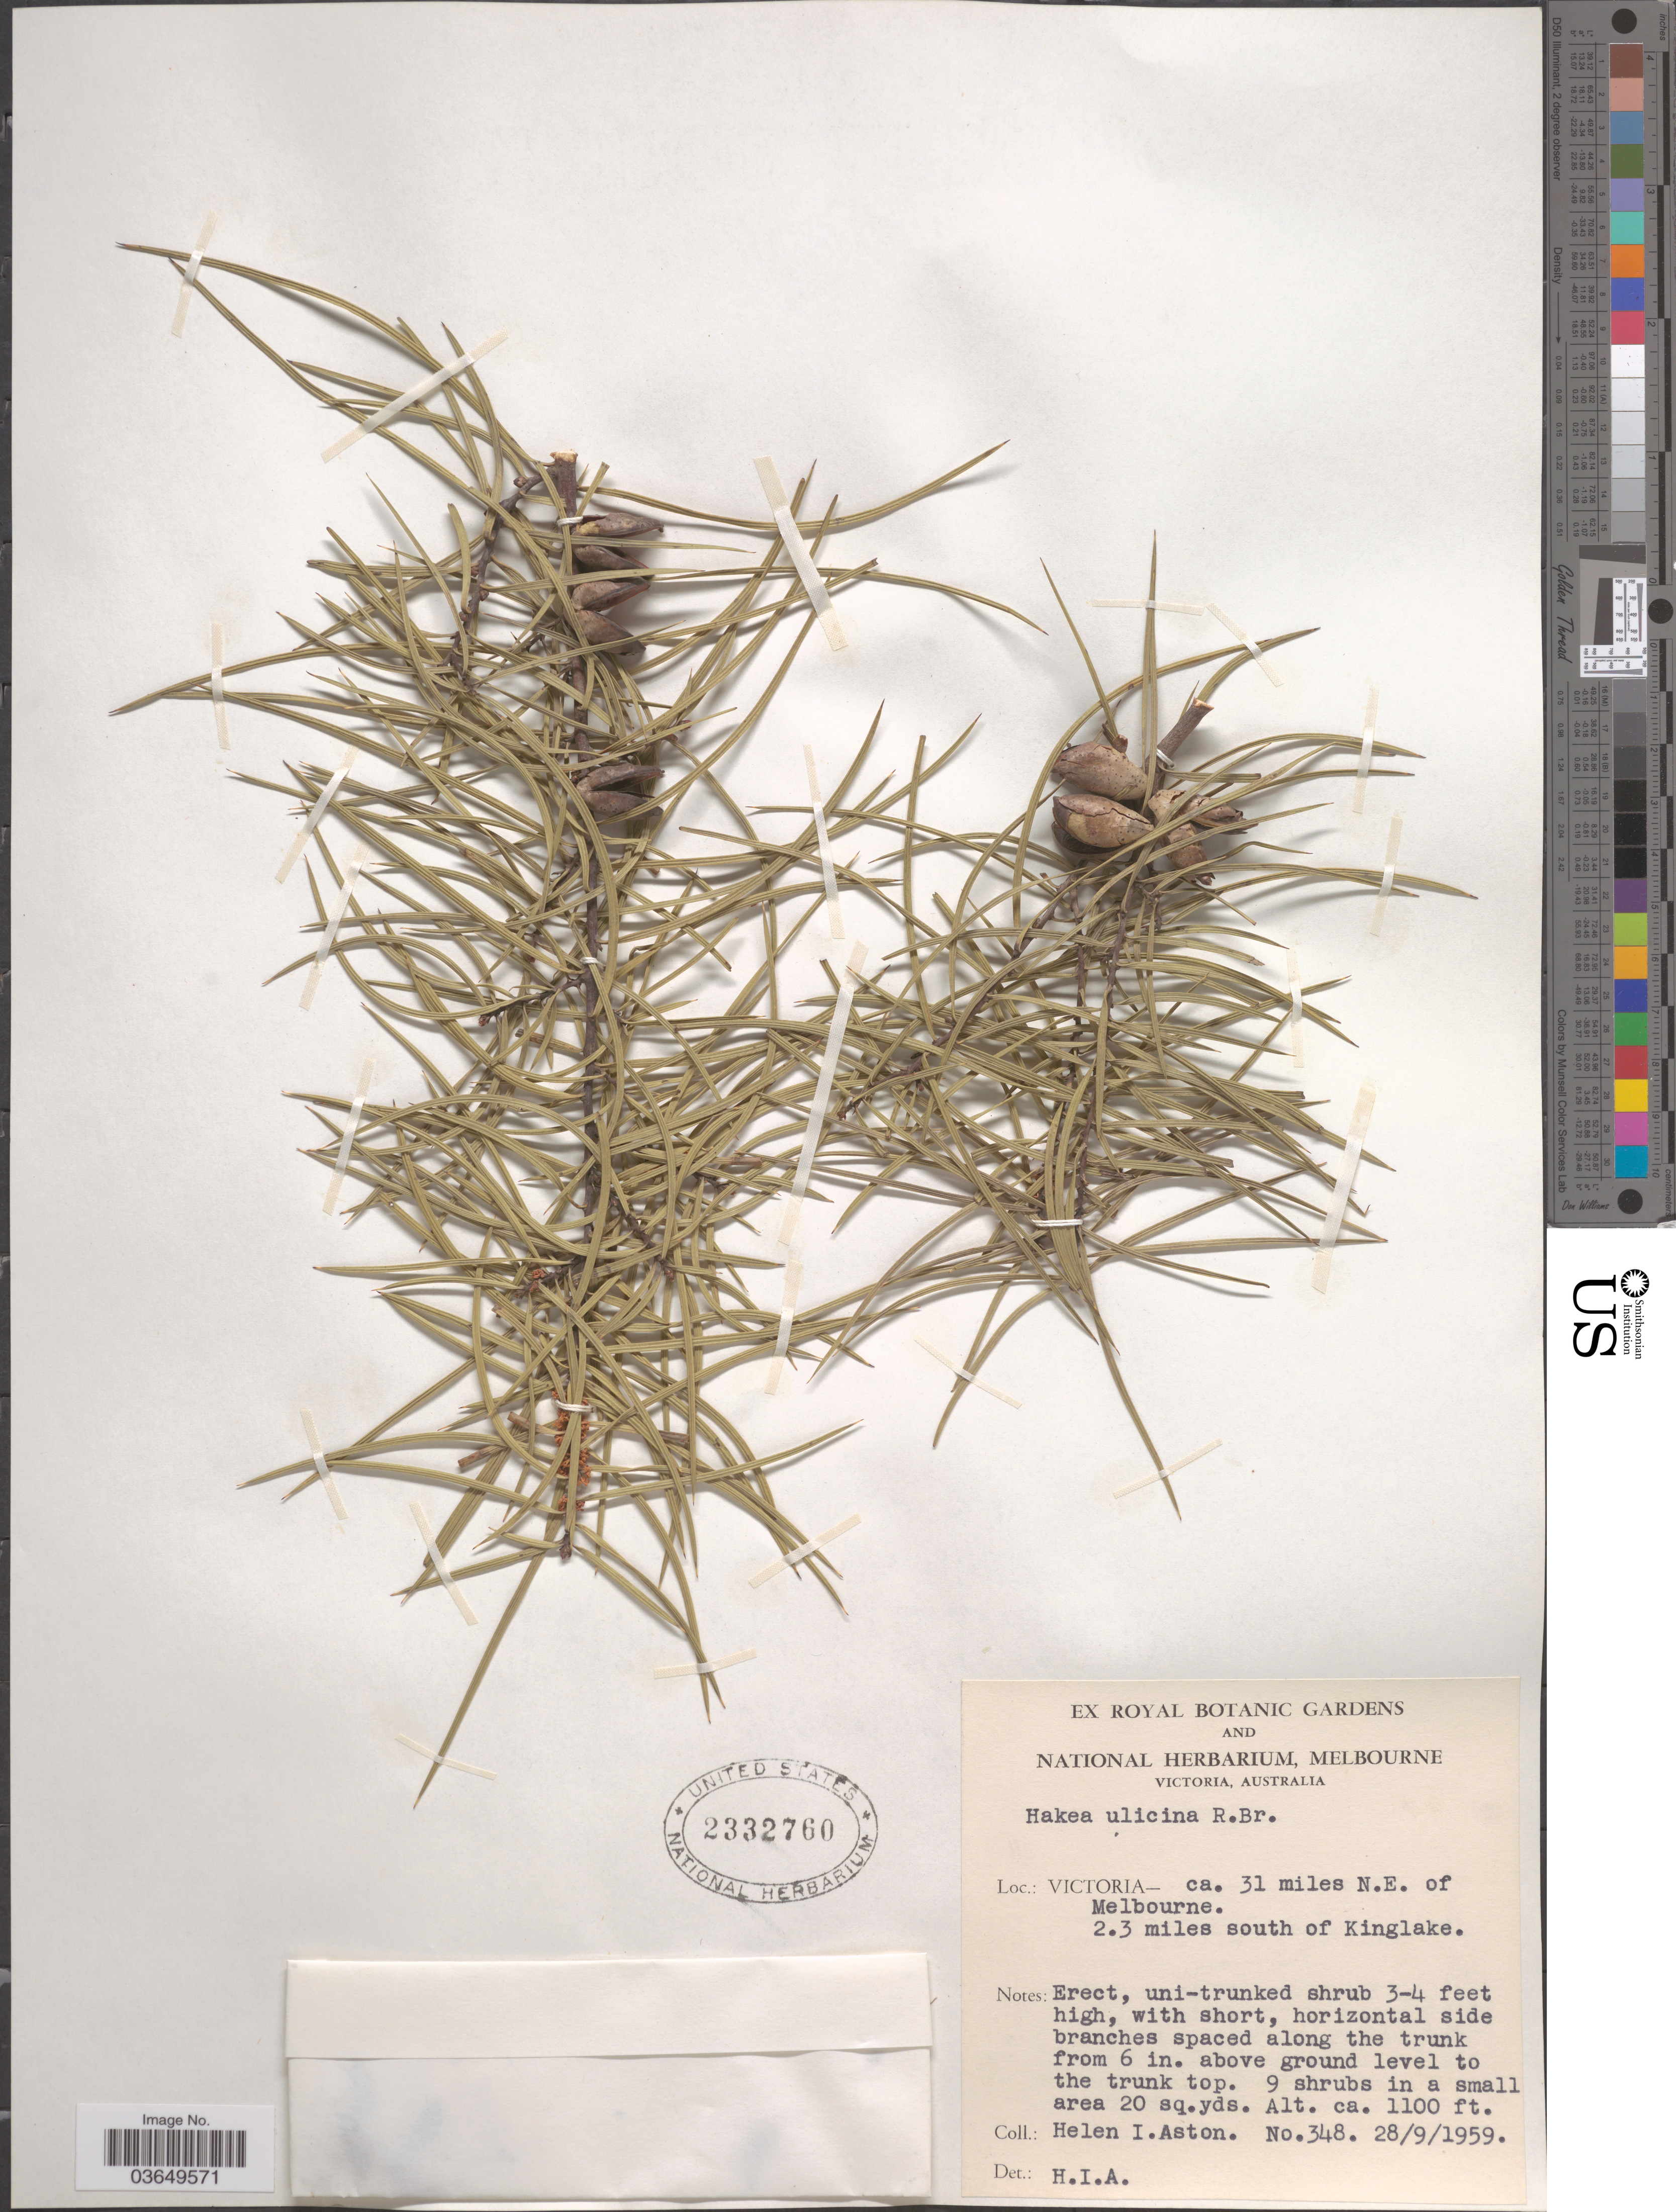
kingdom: Plantae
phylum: Tracheophyta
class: Magnoliopsida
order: Proteales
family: Proteaceae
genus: Hakea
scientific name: Hakea ulicina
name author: R. Br.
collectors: H. I. Aston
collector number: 348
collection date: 1959-09-28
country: Australia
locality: Victoria - ca. 31 miles N. E. of Melbourne. 2.3 miles south of Kinglake.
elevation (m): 335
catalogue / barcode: US 2332760